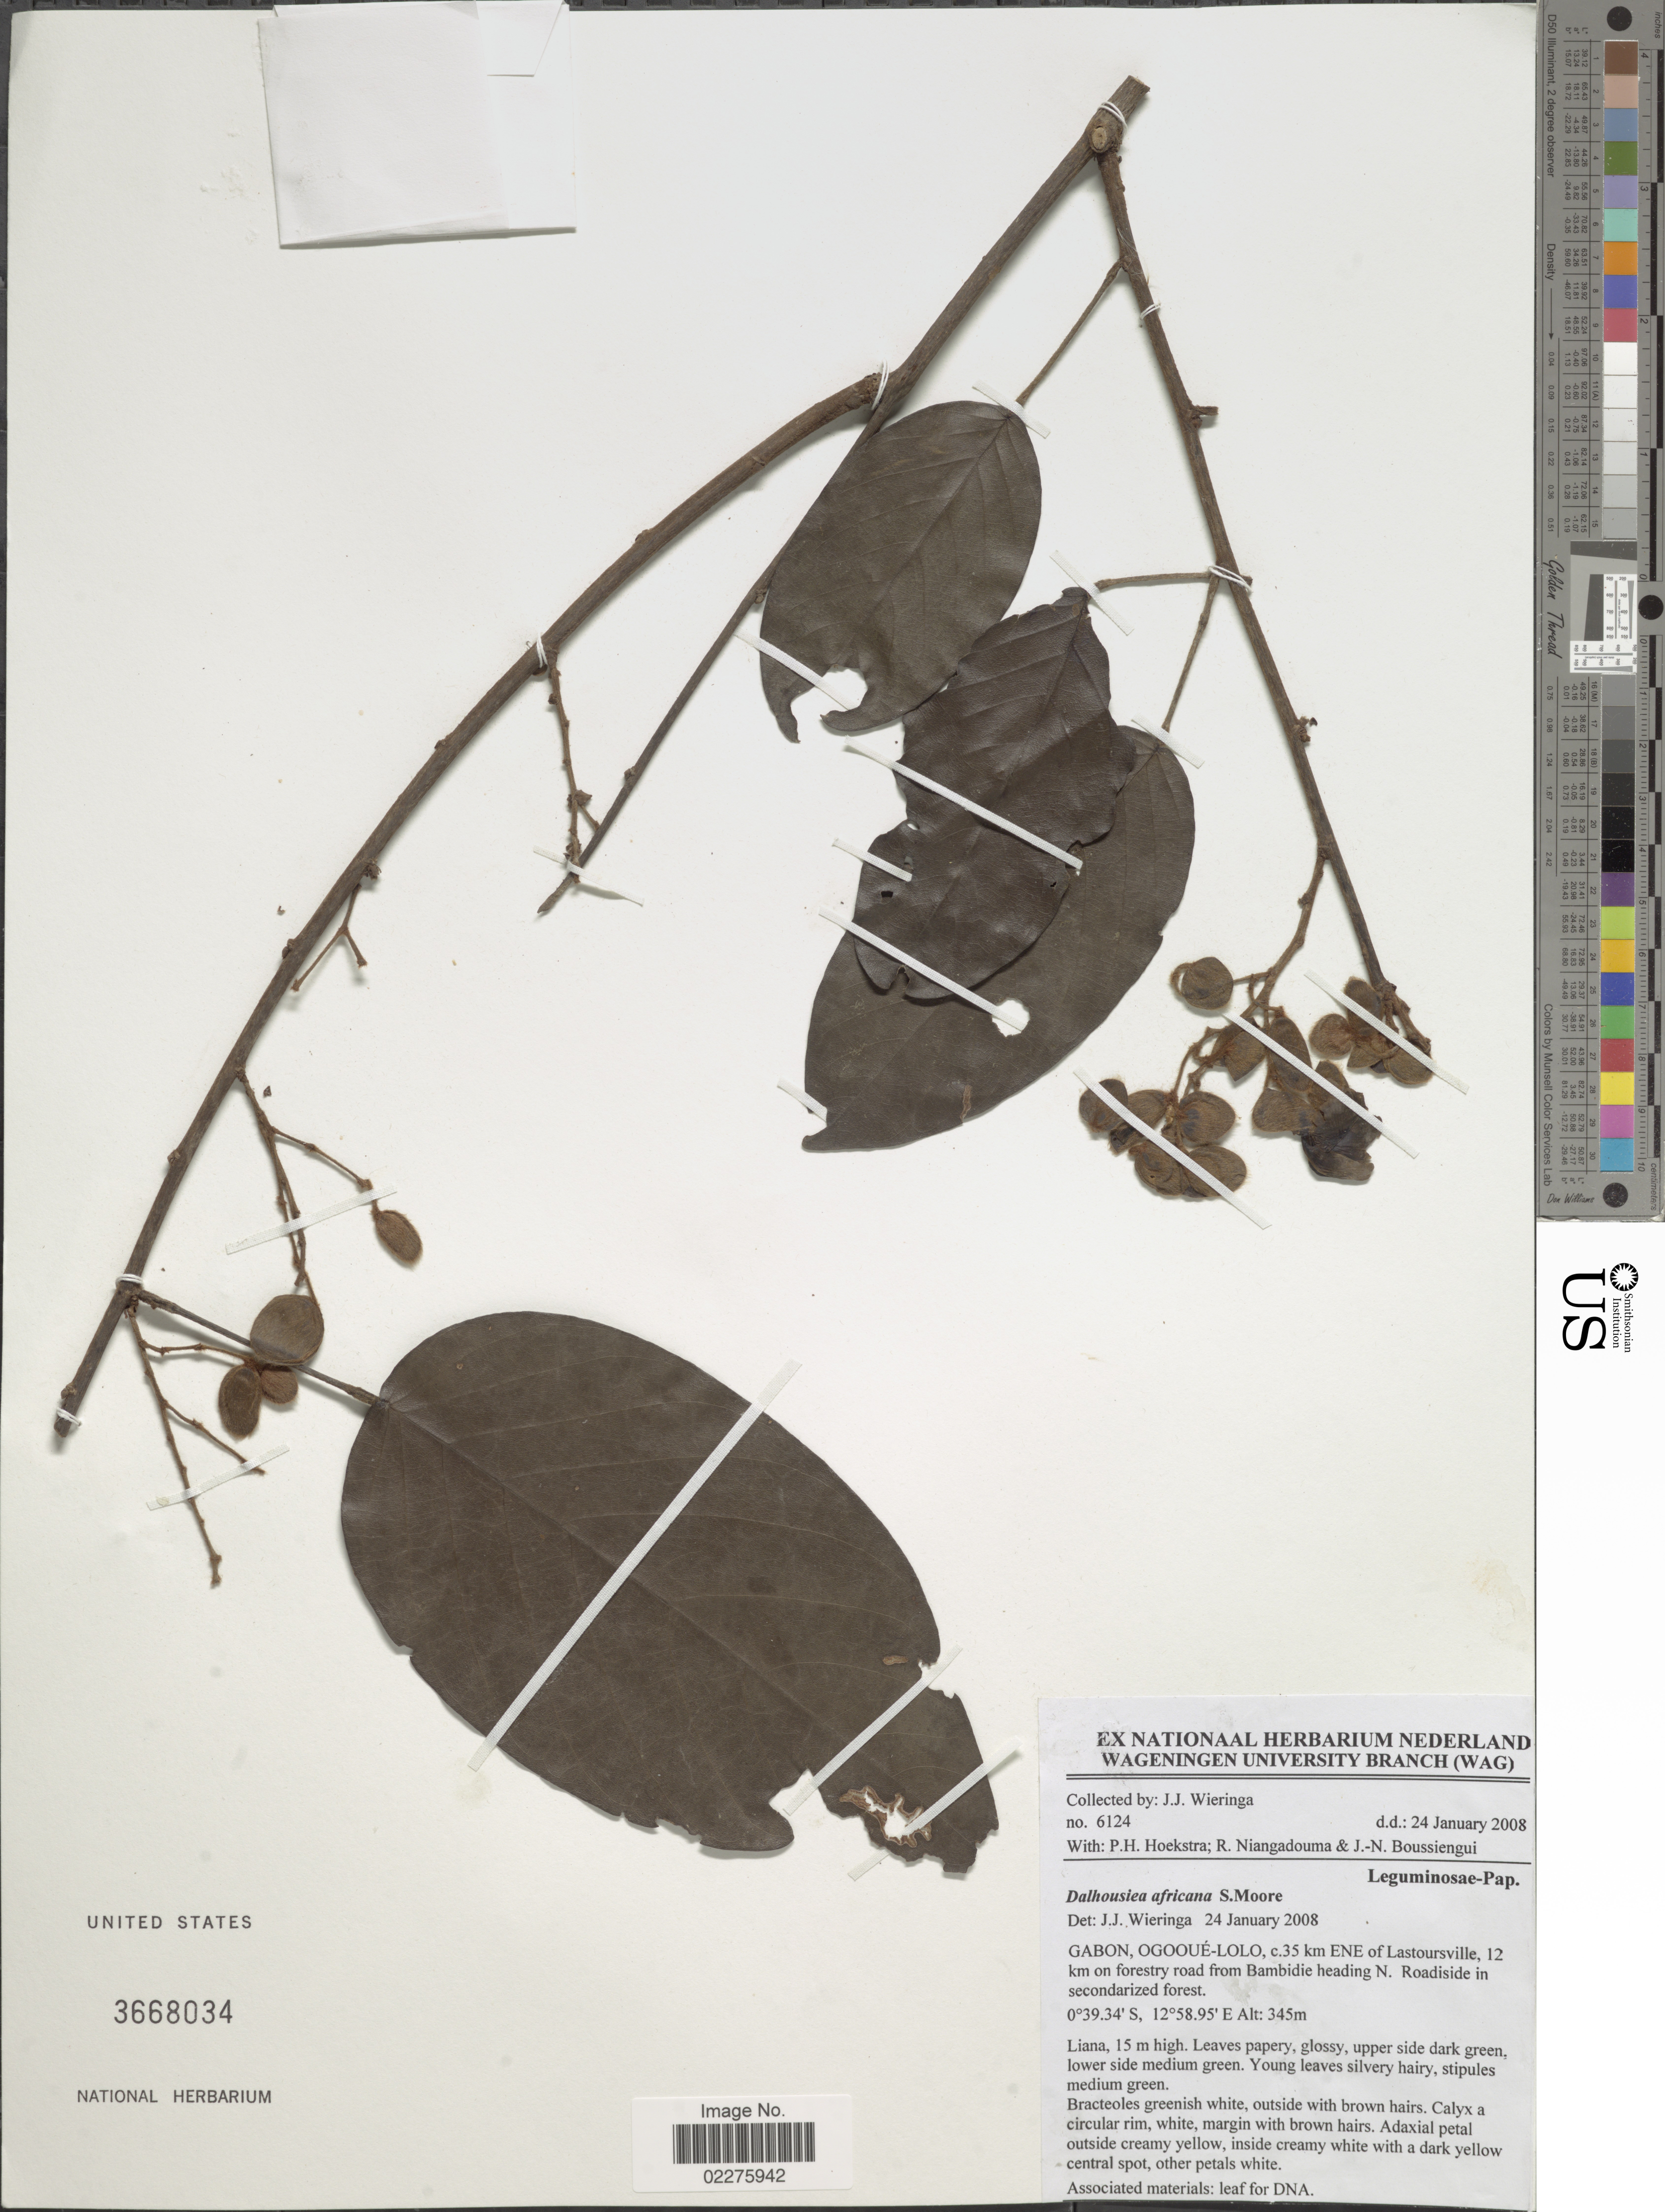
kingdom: Plantae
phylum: Tracheophyta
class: Magnoliopsida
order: Fabales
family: Fabaceae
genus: Dalhousiea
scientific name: Dalhousiea africana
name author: S. Moore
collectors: J. Wieringa, P. Hoekstra, R. Niangadouma & J. Boussiengui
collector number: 6124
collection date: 2008-01-24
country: Gabon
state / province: Ogooue-Lolo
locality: C. 35 km ENE of Lastoursville, 12 km on forestry road from Bambidie heading N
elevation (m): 345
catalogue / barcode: US 3668034